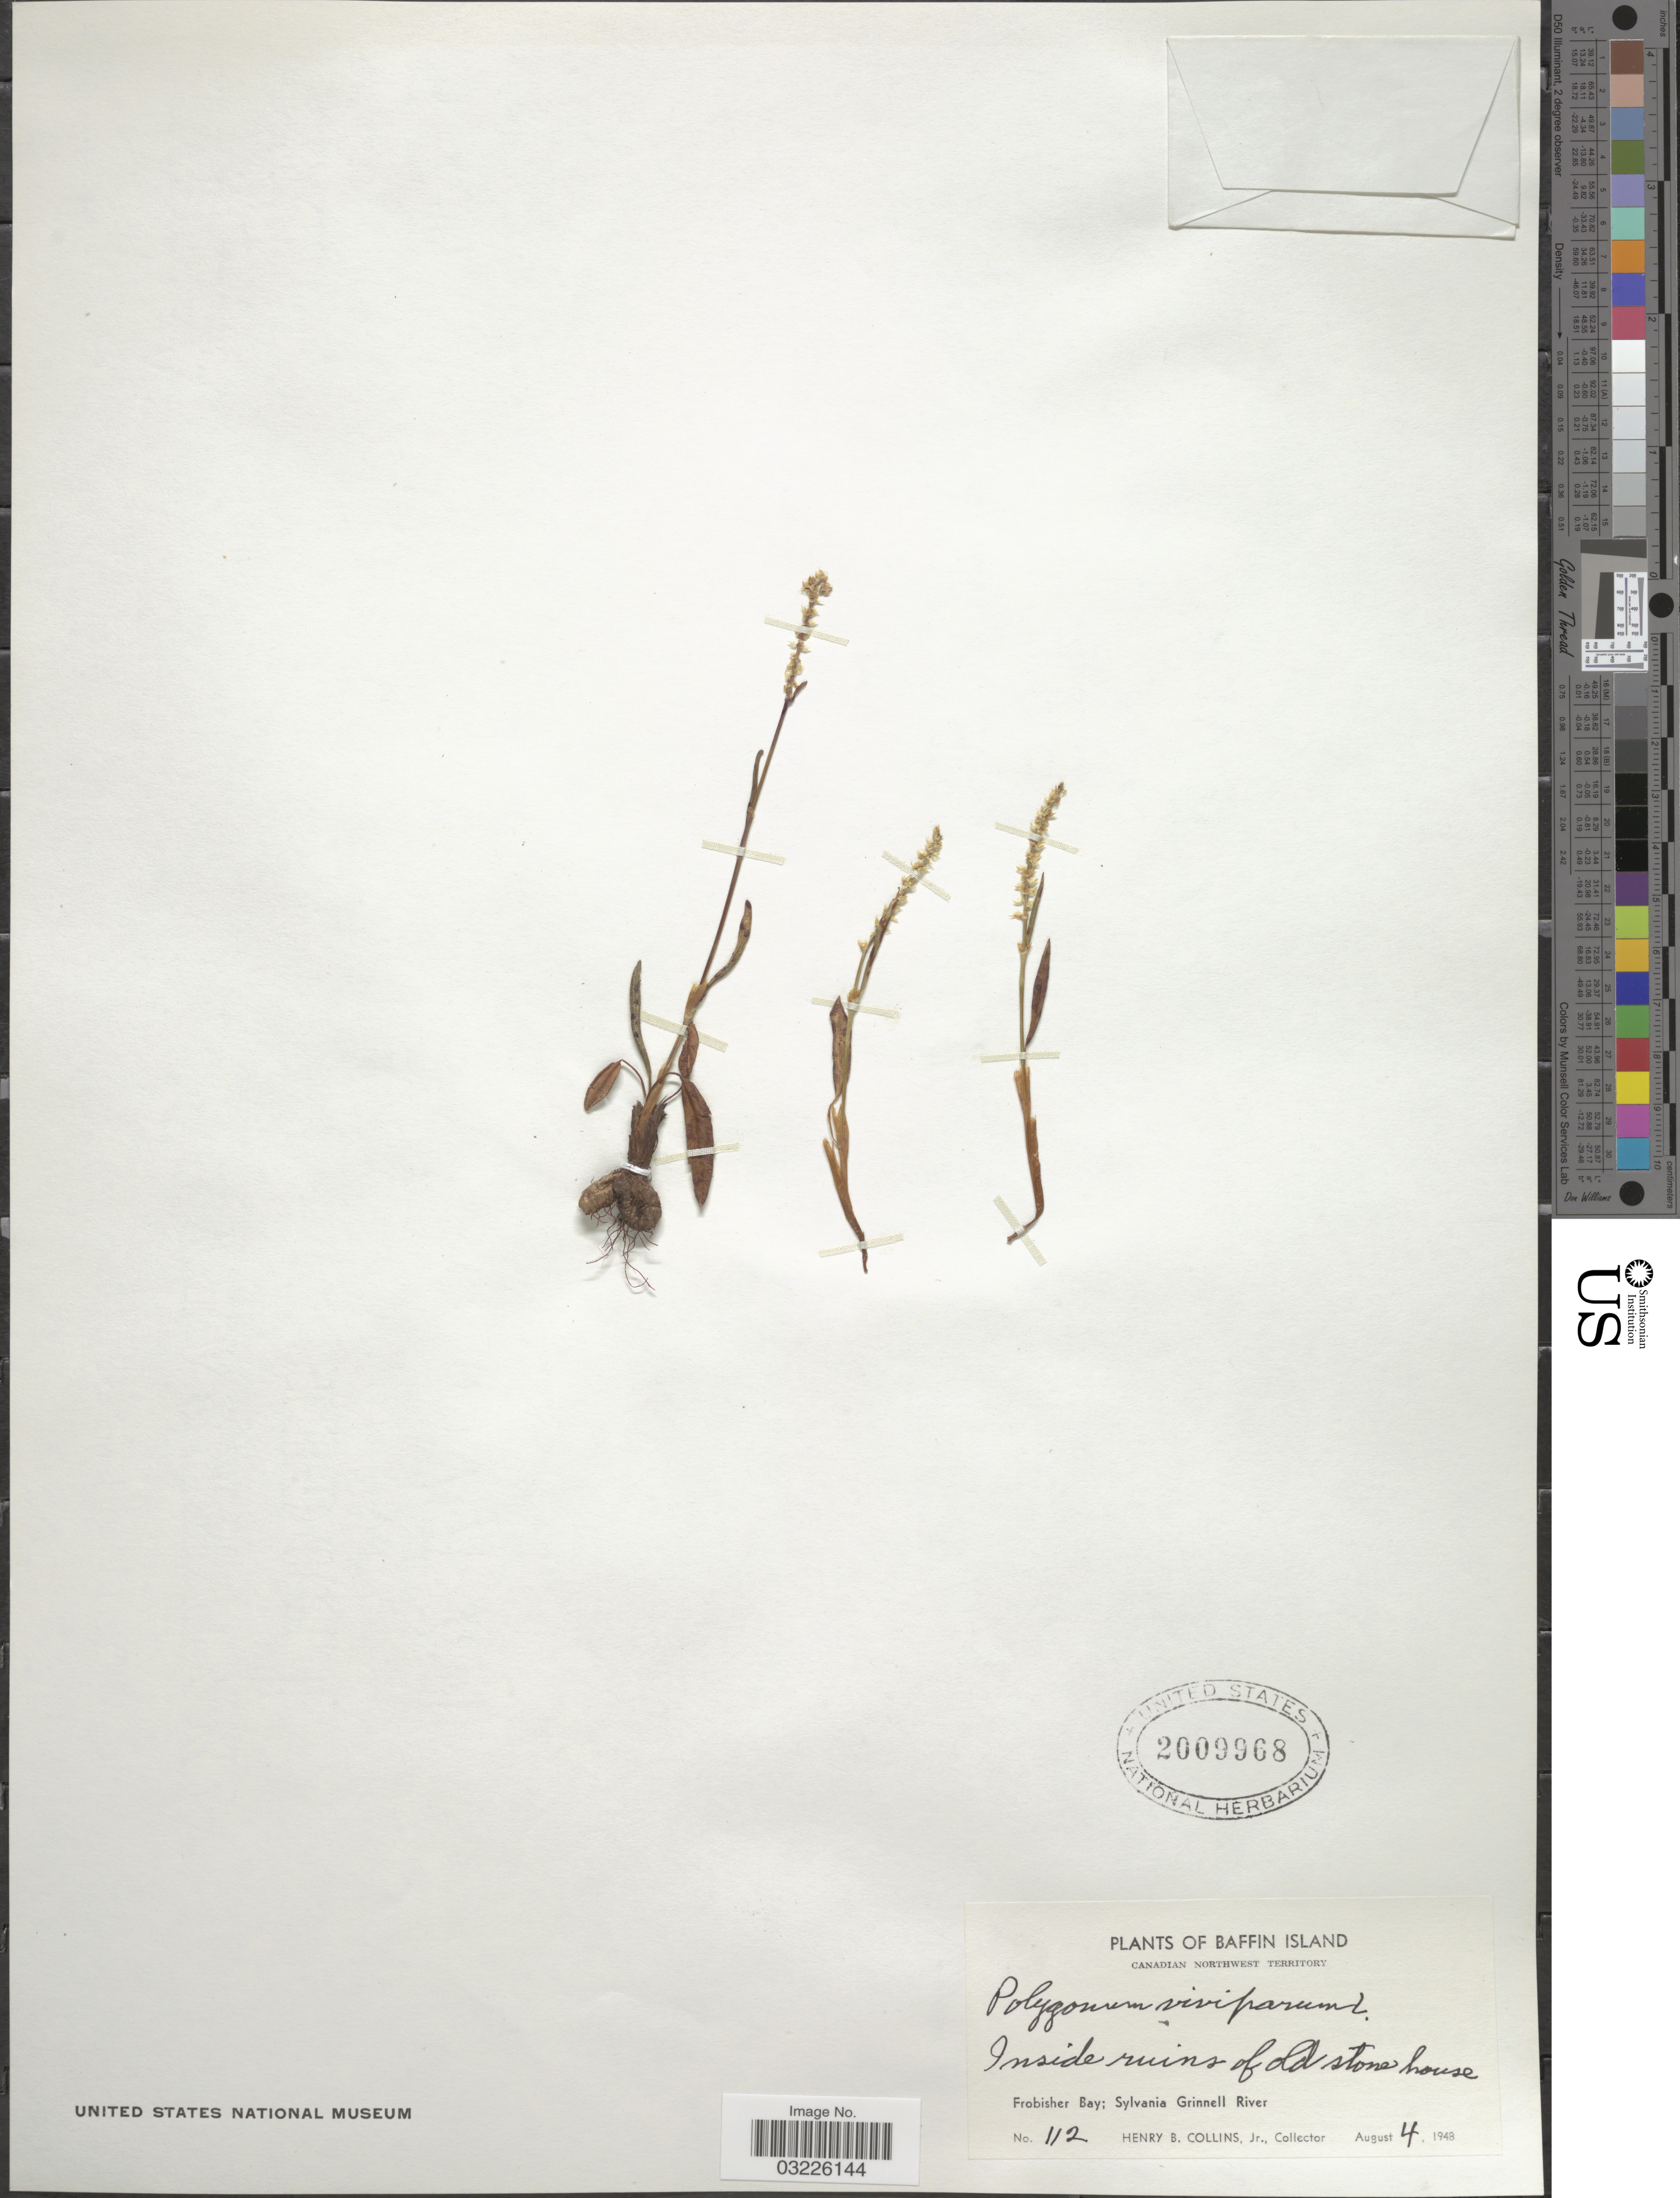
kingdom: Plantae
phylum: Tracheophyta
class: Magnoliopsida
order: Caryophyllales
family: Polygonaceae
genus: Bistorta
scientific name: Bistorta vivipara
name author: (L.) Delarbre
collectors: H. Collins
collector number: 112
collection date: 1948-08-04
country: Canada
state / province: Northwest Territories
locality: Baffin Island. Inside ruins of old stone house. Frobisher Bay; Sylvania Grinnell River.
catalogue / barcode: US 2009968